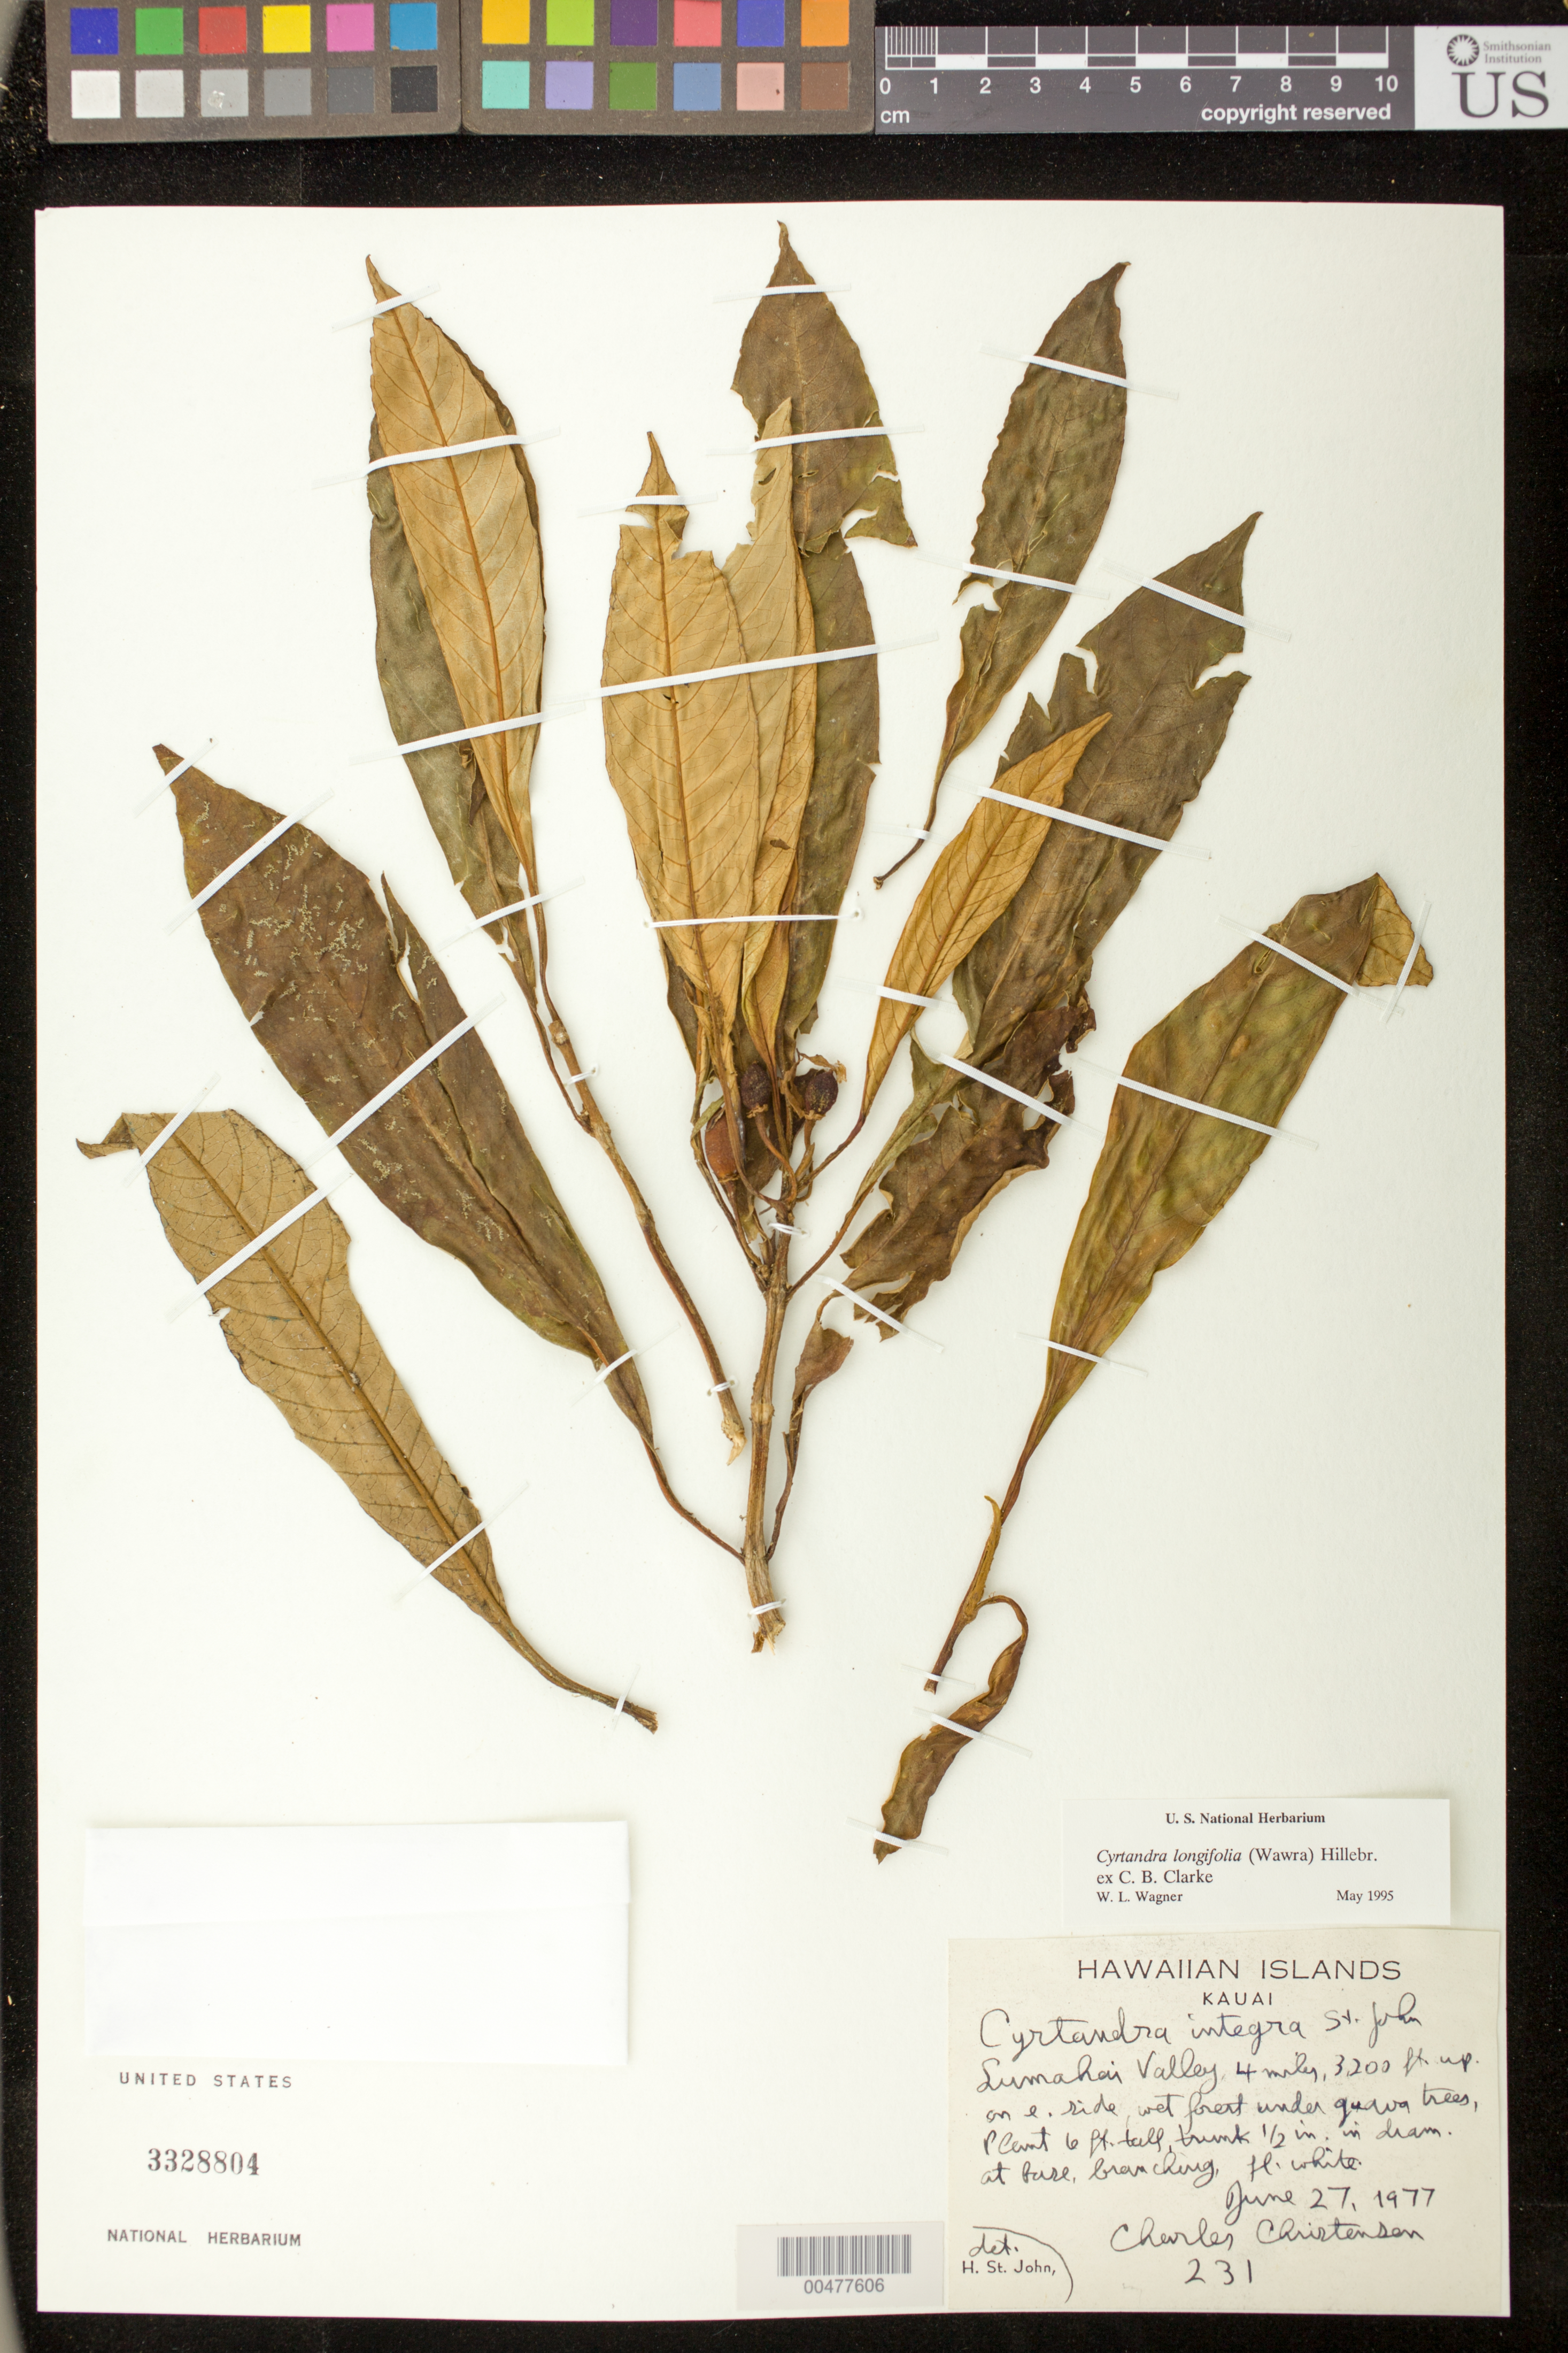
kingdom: Plantae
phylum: Tracheophyta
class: Magnoliopsida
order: Lamiales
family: Gesneriaceae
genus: Cyrtandra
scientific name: Cyrtandra longifolia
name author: (Wawra) Hillebr. ex C.B. Clarke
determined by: Wagner, W. L., (BOT), Smithsonian Institution - National Museum of Natural History (UNITED STATES)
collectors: C. Christensen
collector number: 231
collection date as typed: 27 Jun 1977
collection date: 1977-06-27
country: United States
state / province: Hawaii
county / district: Kauai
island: Kaua'i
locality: Lumahai Valley, 4 mi, 3200 ft up E side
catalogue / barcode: US 3328804